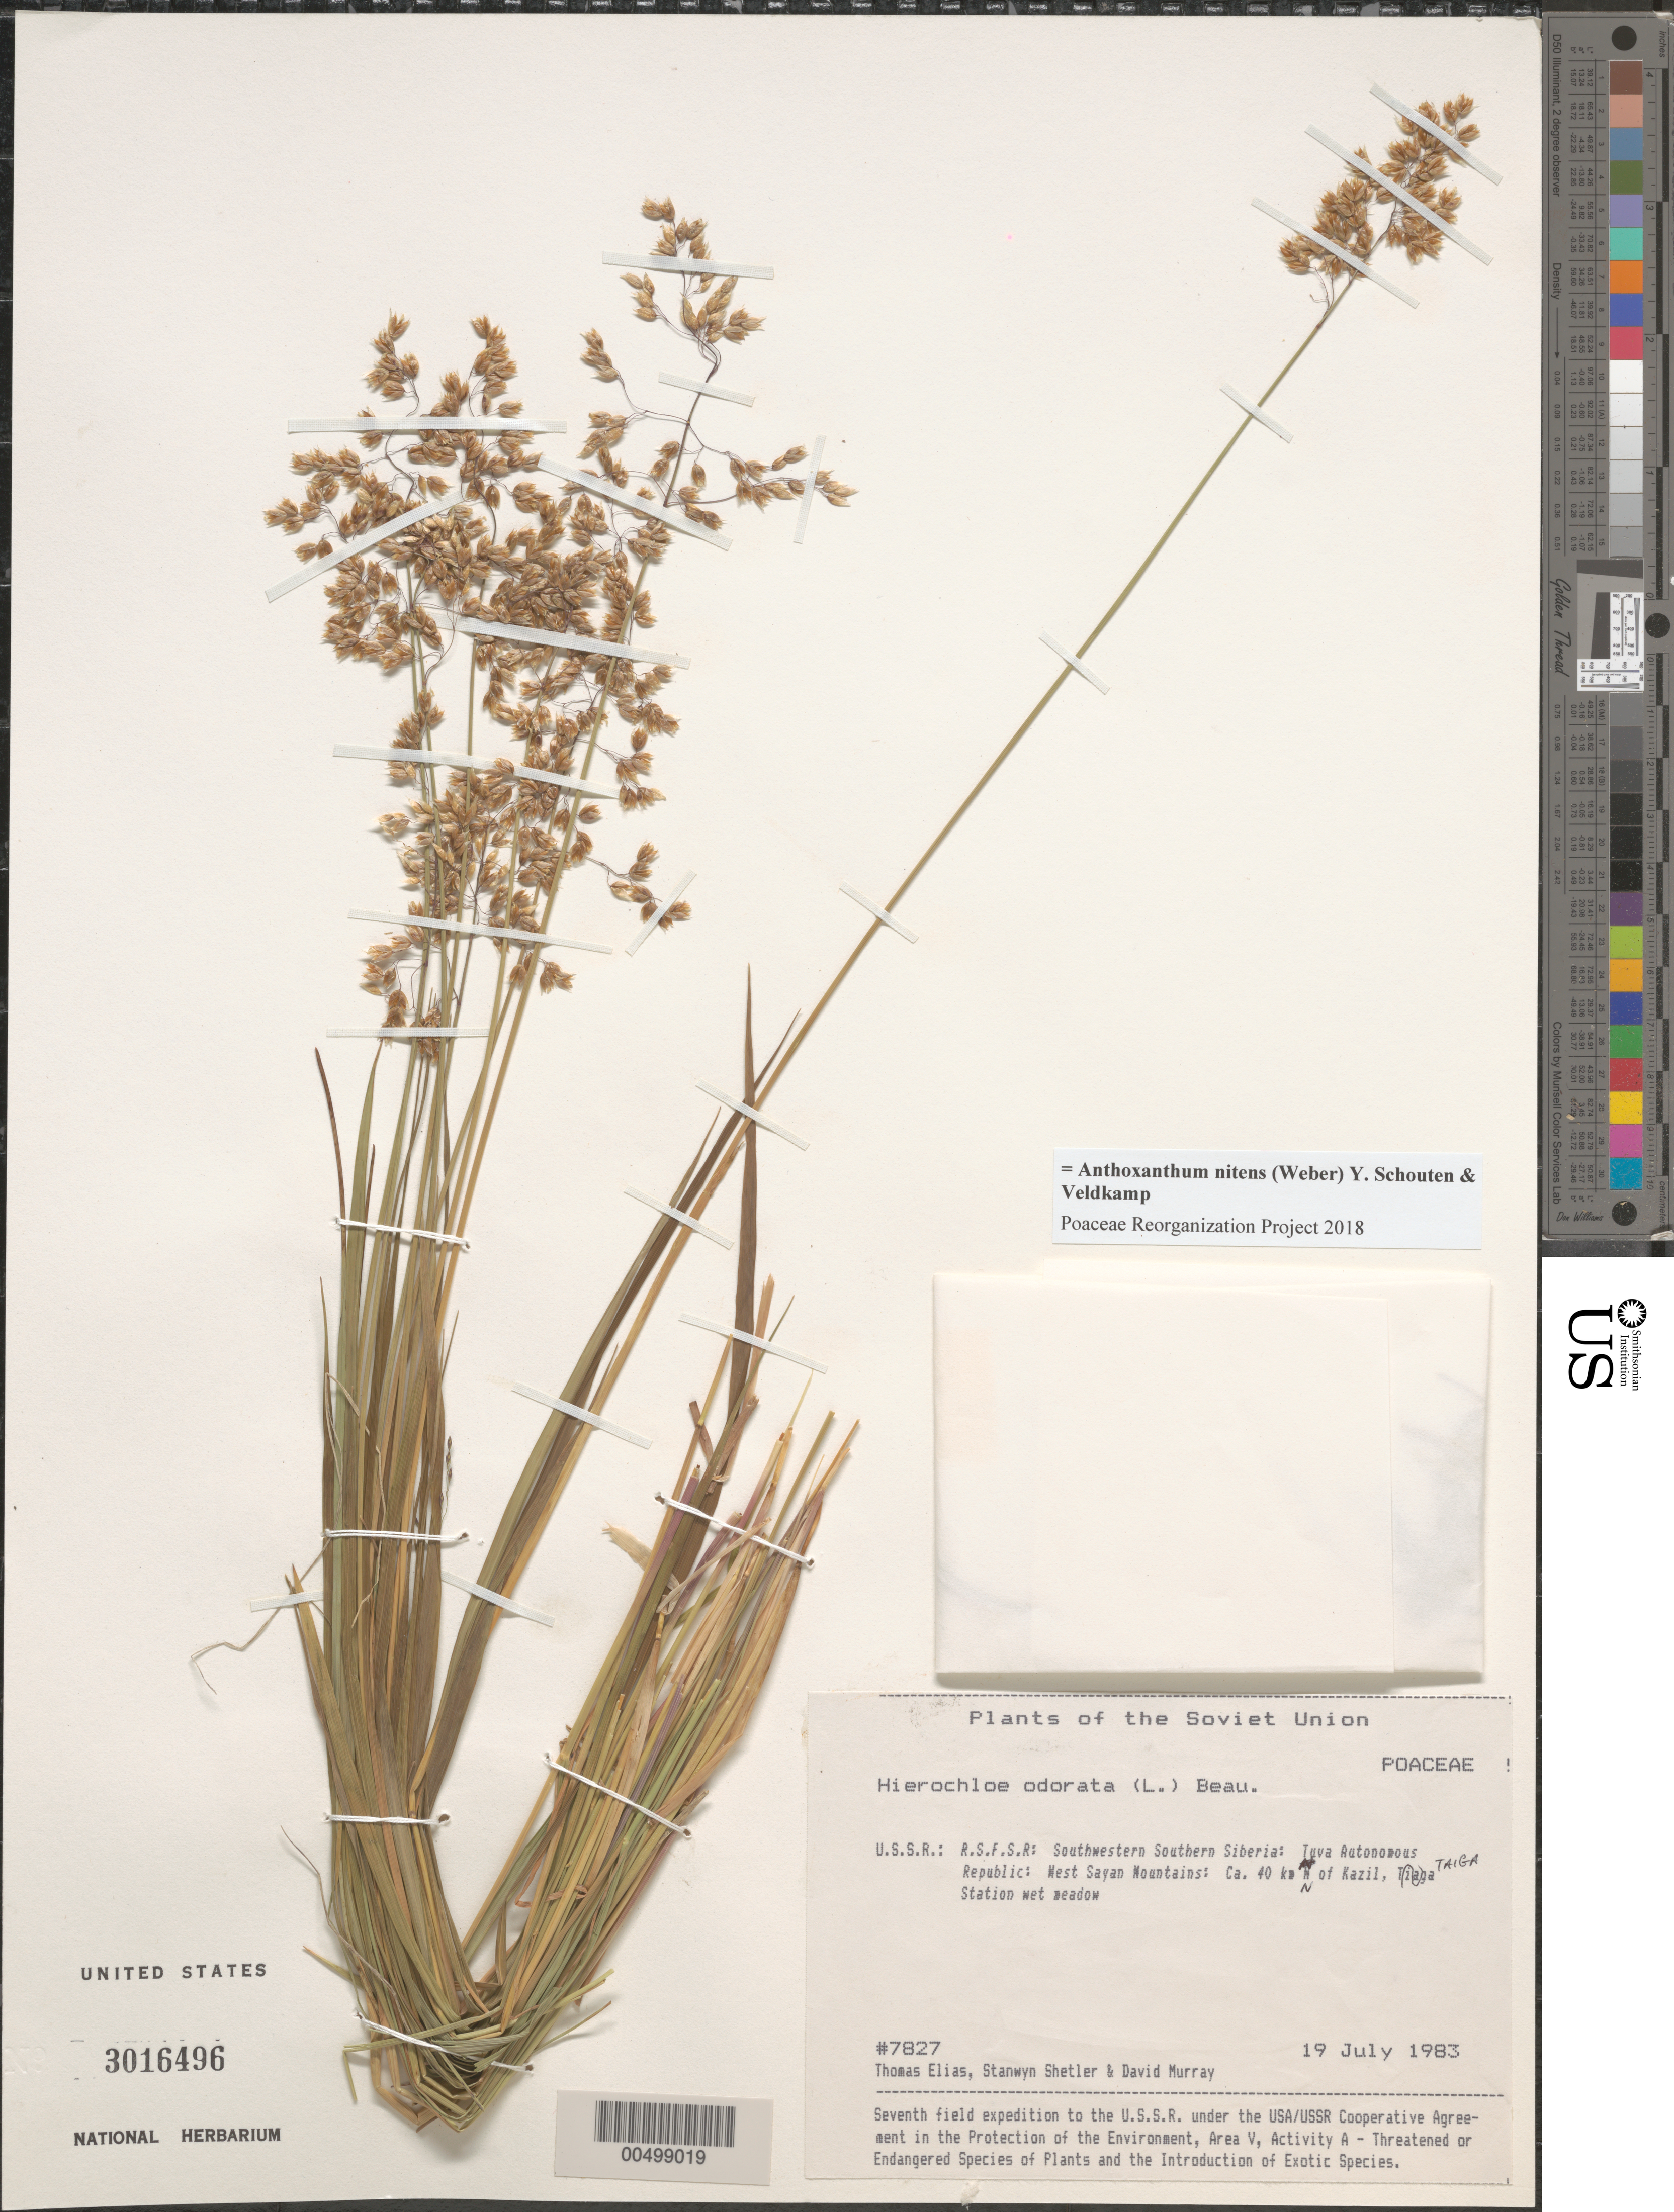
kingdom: Plantae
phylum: Tracheophyta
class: Liliopsida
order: Poales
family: Poaceae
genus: Anthoxanthum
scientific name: Anthoxanthum nitens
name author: (G.H. Weber) R.T.A. Schouten & Veldkamp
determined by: Poaceae Reorganization Project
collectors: T. Elias, S. Shetler & D. F. Murray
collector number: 7827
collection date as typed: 19 Jul 1983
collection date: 1983-07-19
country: Russian Federation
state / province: Tuva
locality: West Sayan Mountains, ca. 40 km N of Kazil [Kyzyl], Taiga Station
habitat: wet meadow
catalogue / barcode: US 3016496